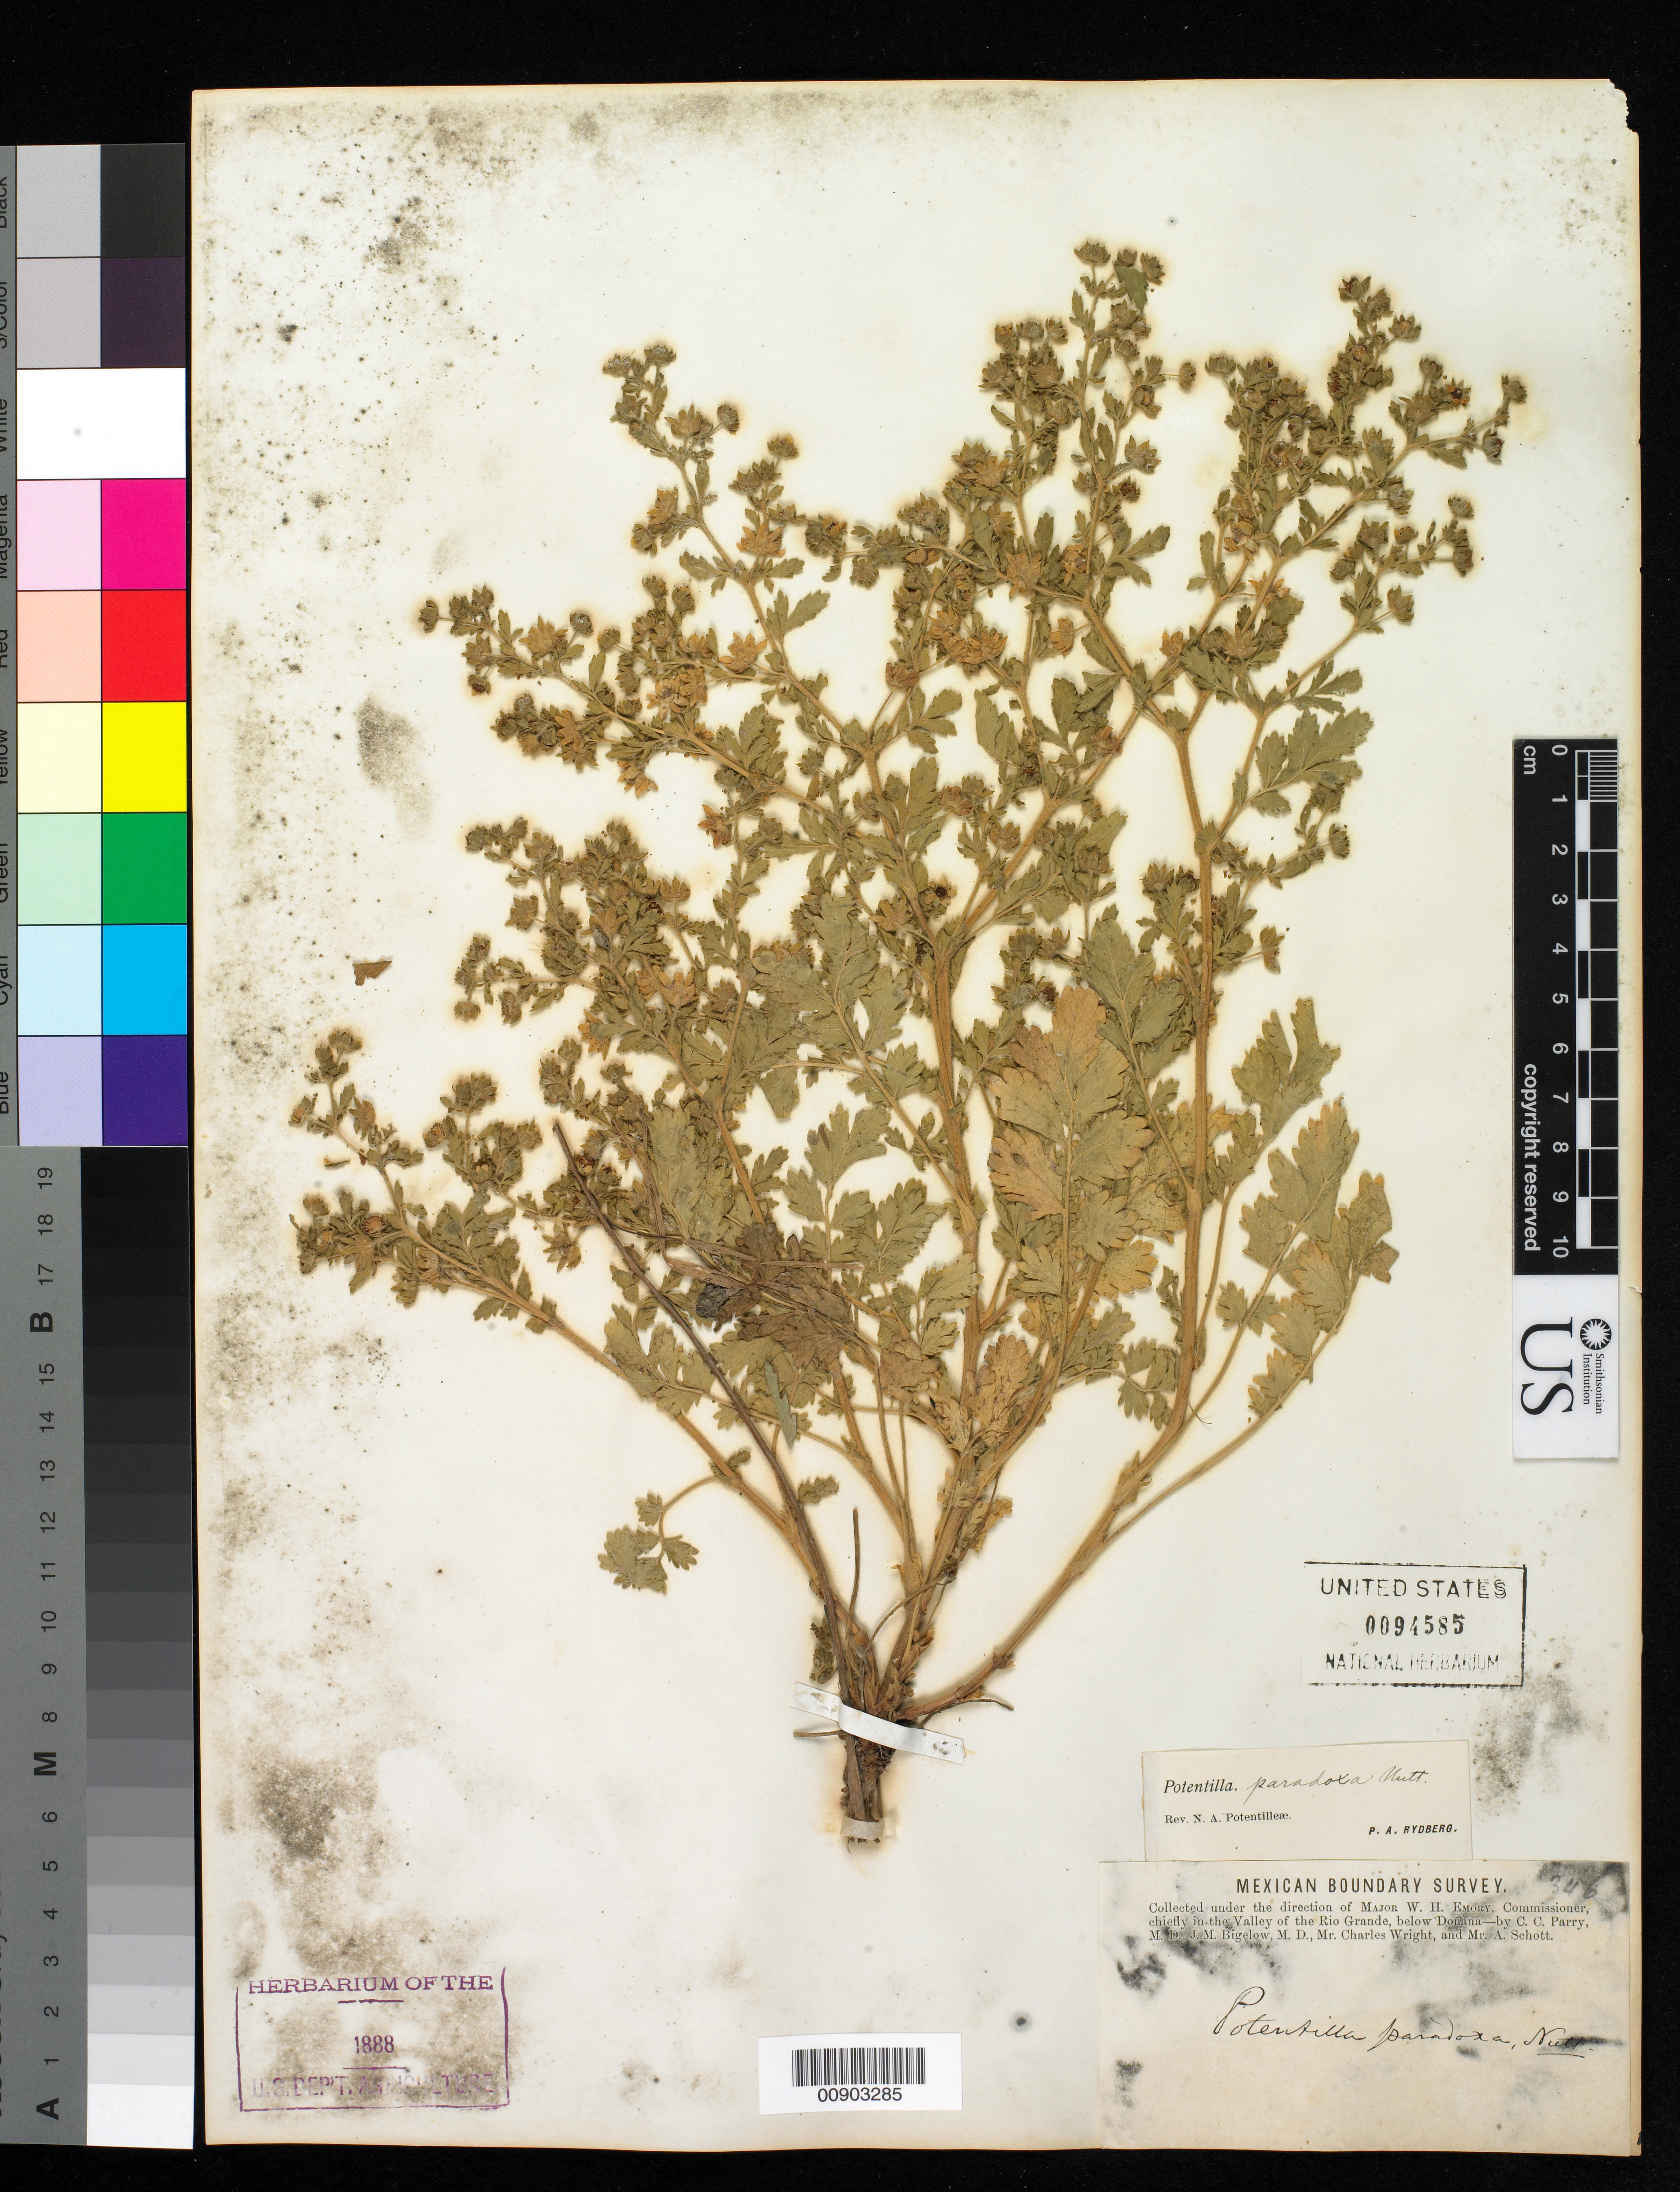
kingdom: Plantae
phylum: Tracheophyta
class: Magnoliopsida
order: Rosales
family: Rosaceae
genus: Potentilla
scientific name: Potentilla supina subsp. paradoxa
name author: (Nutt.) Soják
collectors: C. C. Parry, J. M. Bigelow, C. Wright & A. C. V. Schott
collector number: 346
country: United States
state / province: New Mexico / Texas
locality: Valley of the Rio Grande, below Doñana.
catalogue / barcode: US 94585